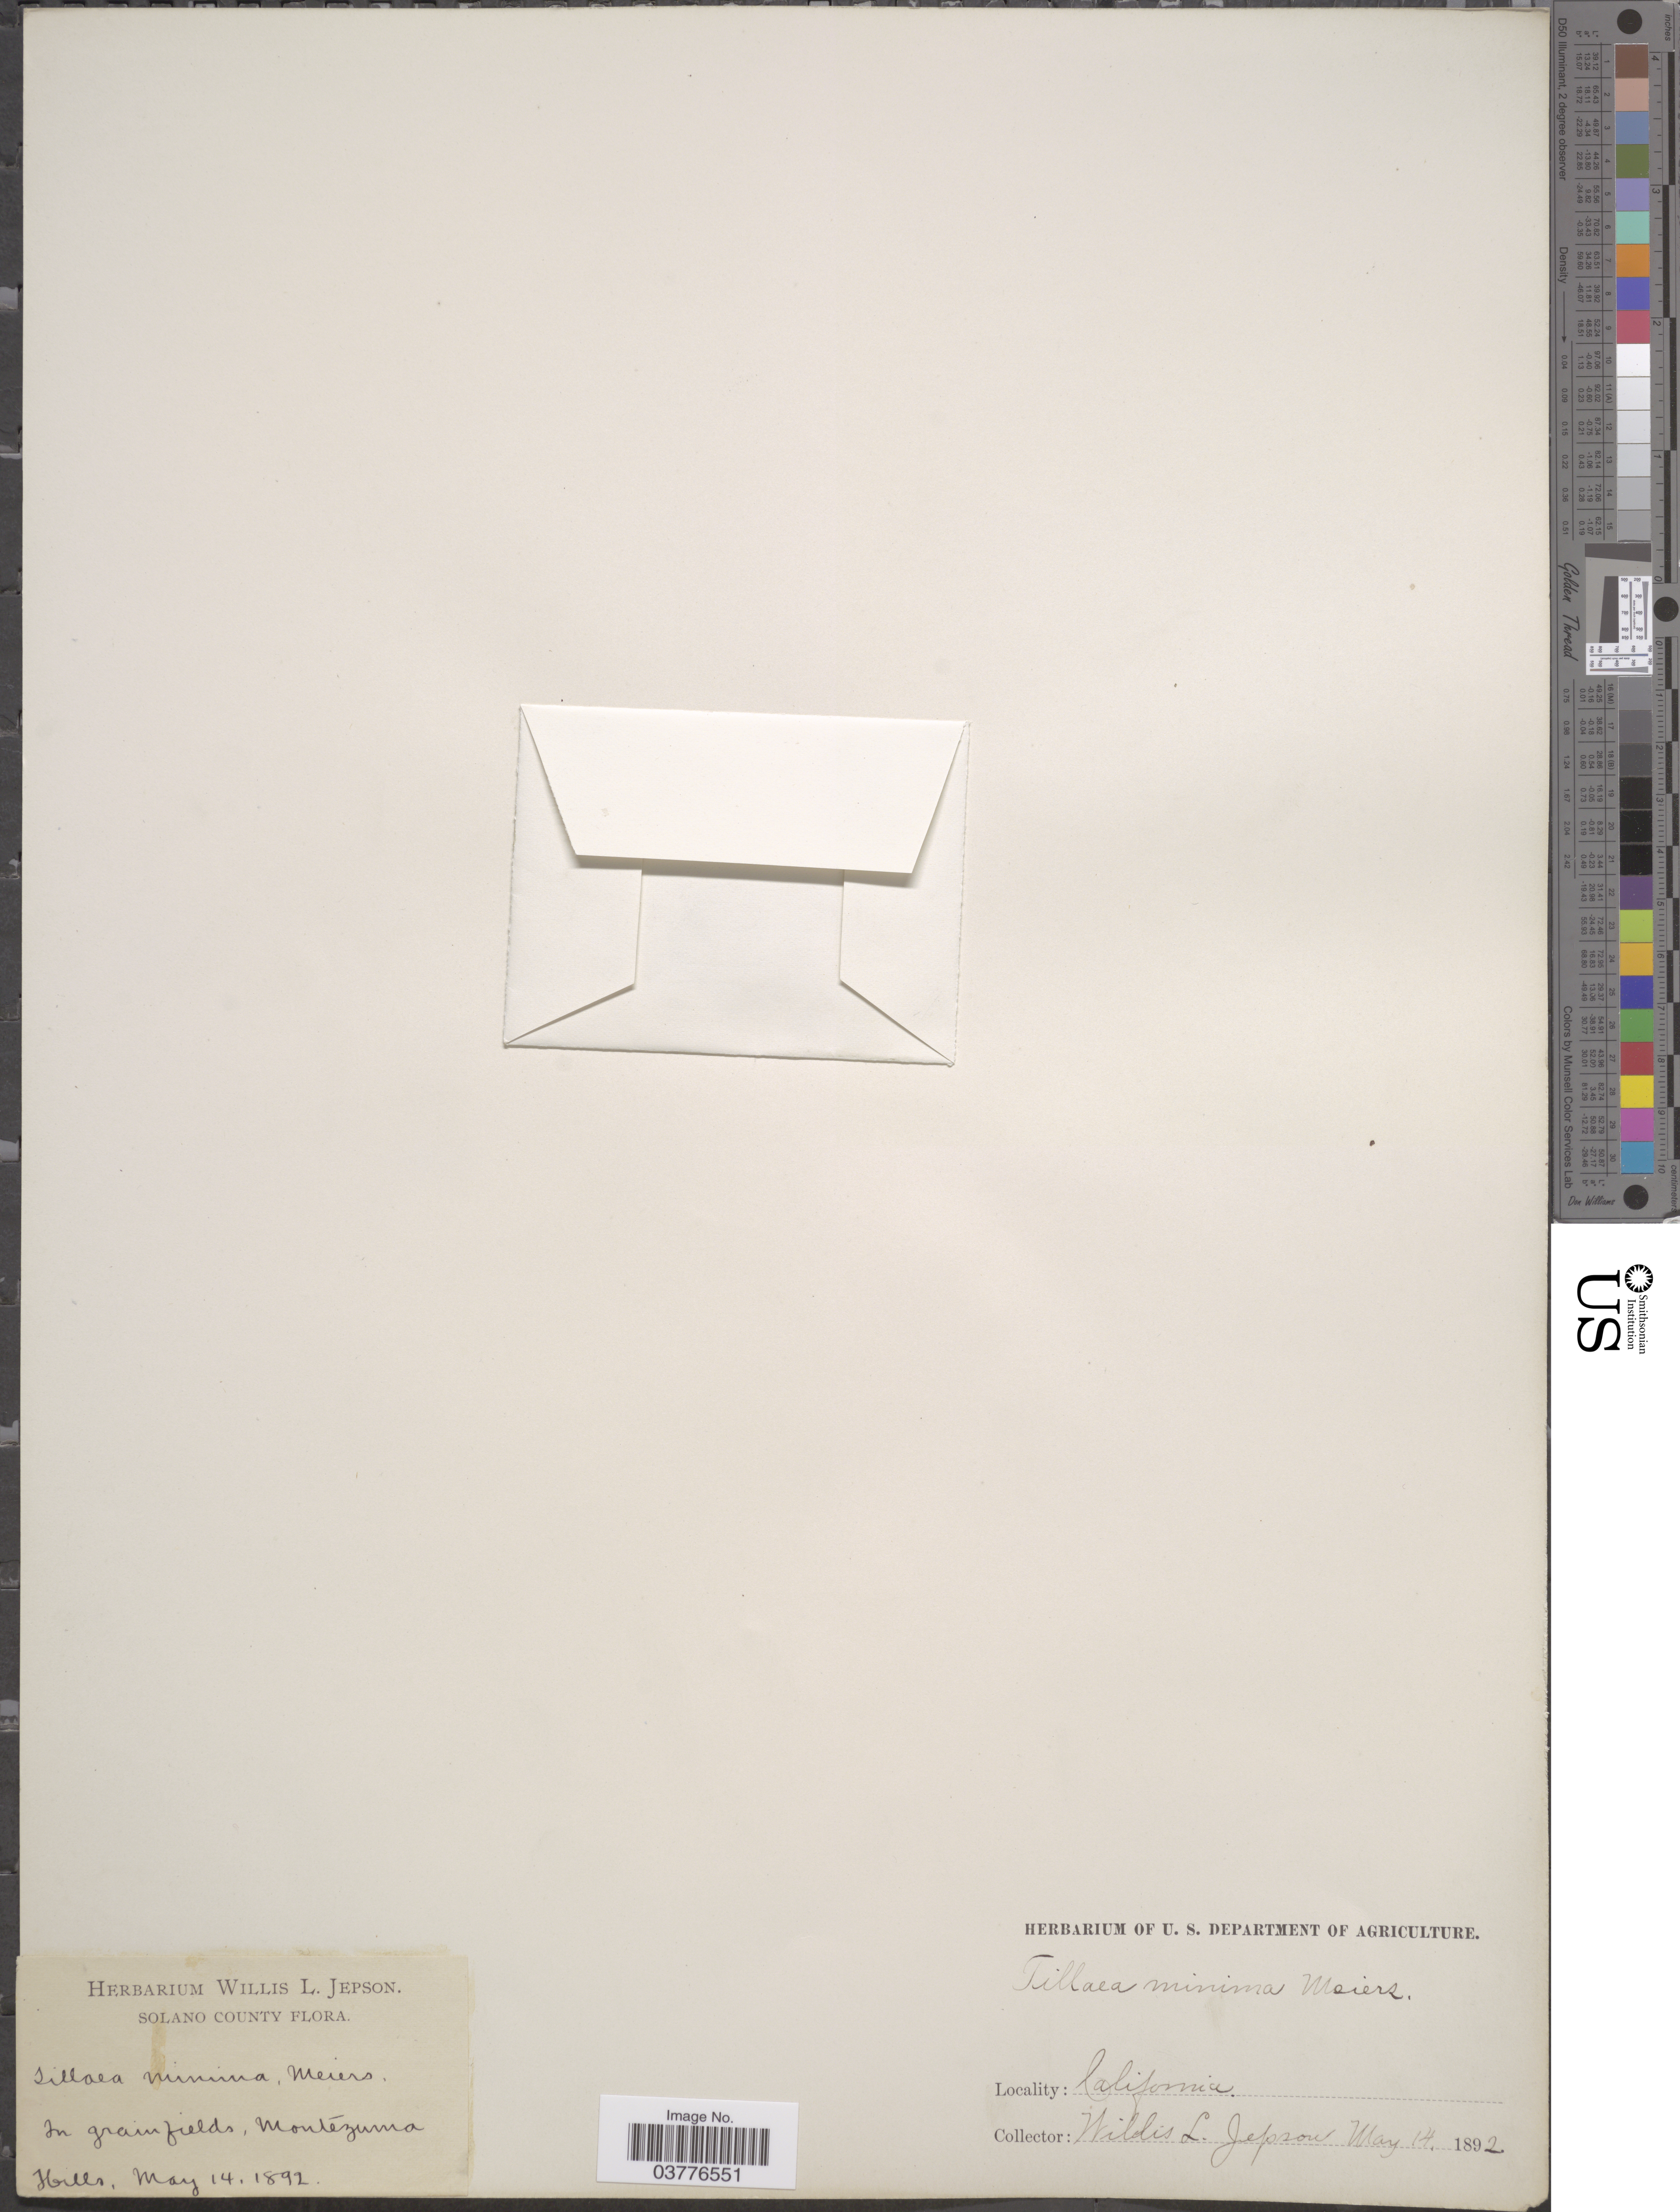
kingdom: Plantae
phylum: Tracheophyta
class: Magnoliopsida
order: Saxifragales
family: Crassulaceae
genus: Crassula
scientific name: Crassula connata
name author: (Ruiz & Pav.) A. Berger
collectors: W. L. Jepson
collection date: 1892-05-14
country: United States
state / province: California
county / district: Solano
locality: Solano County. In grain fields, Montezuma Hills.